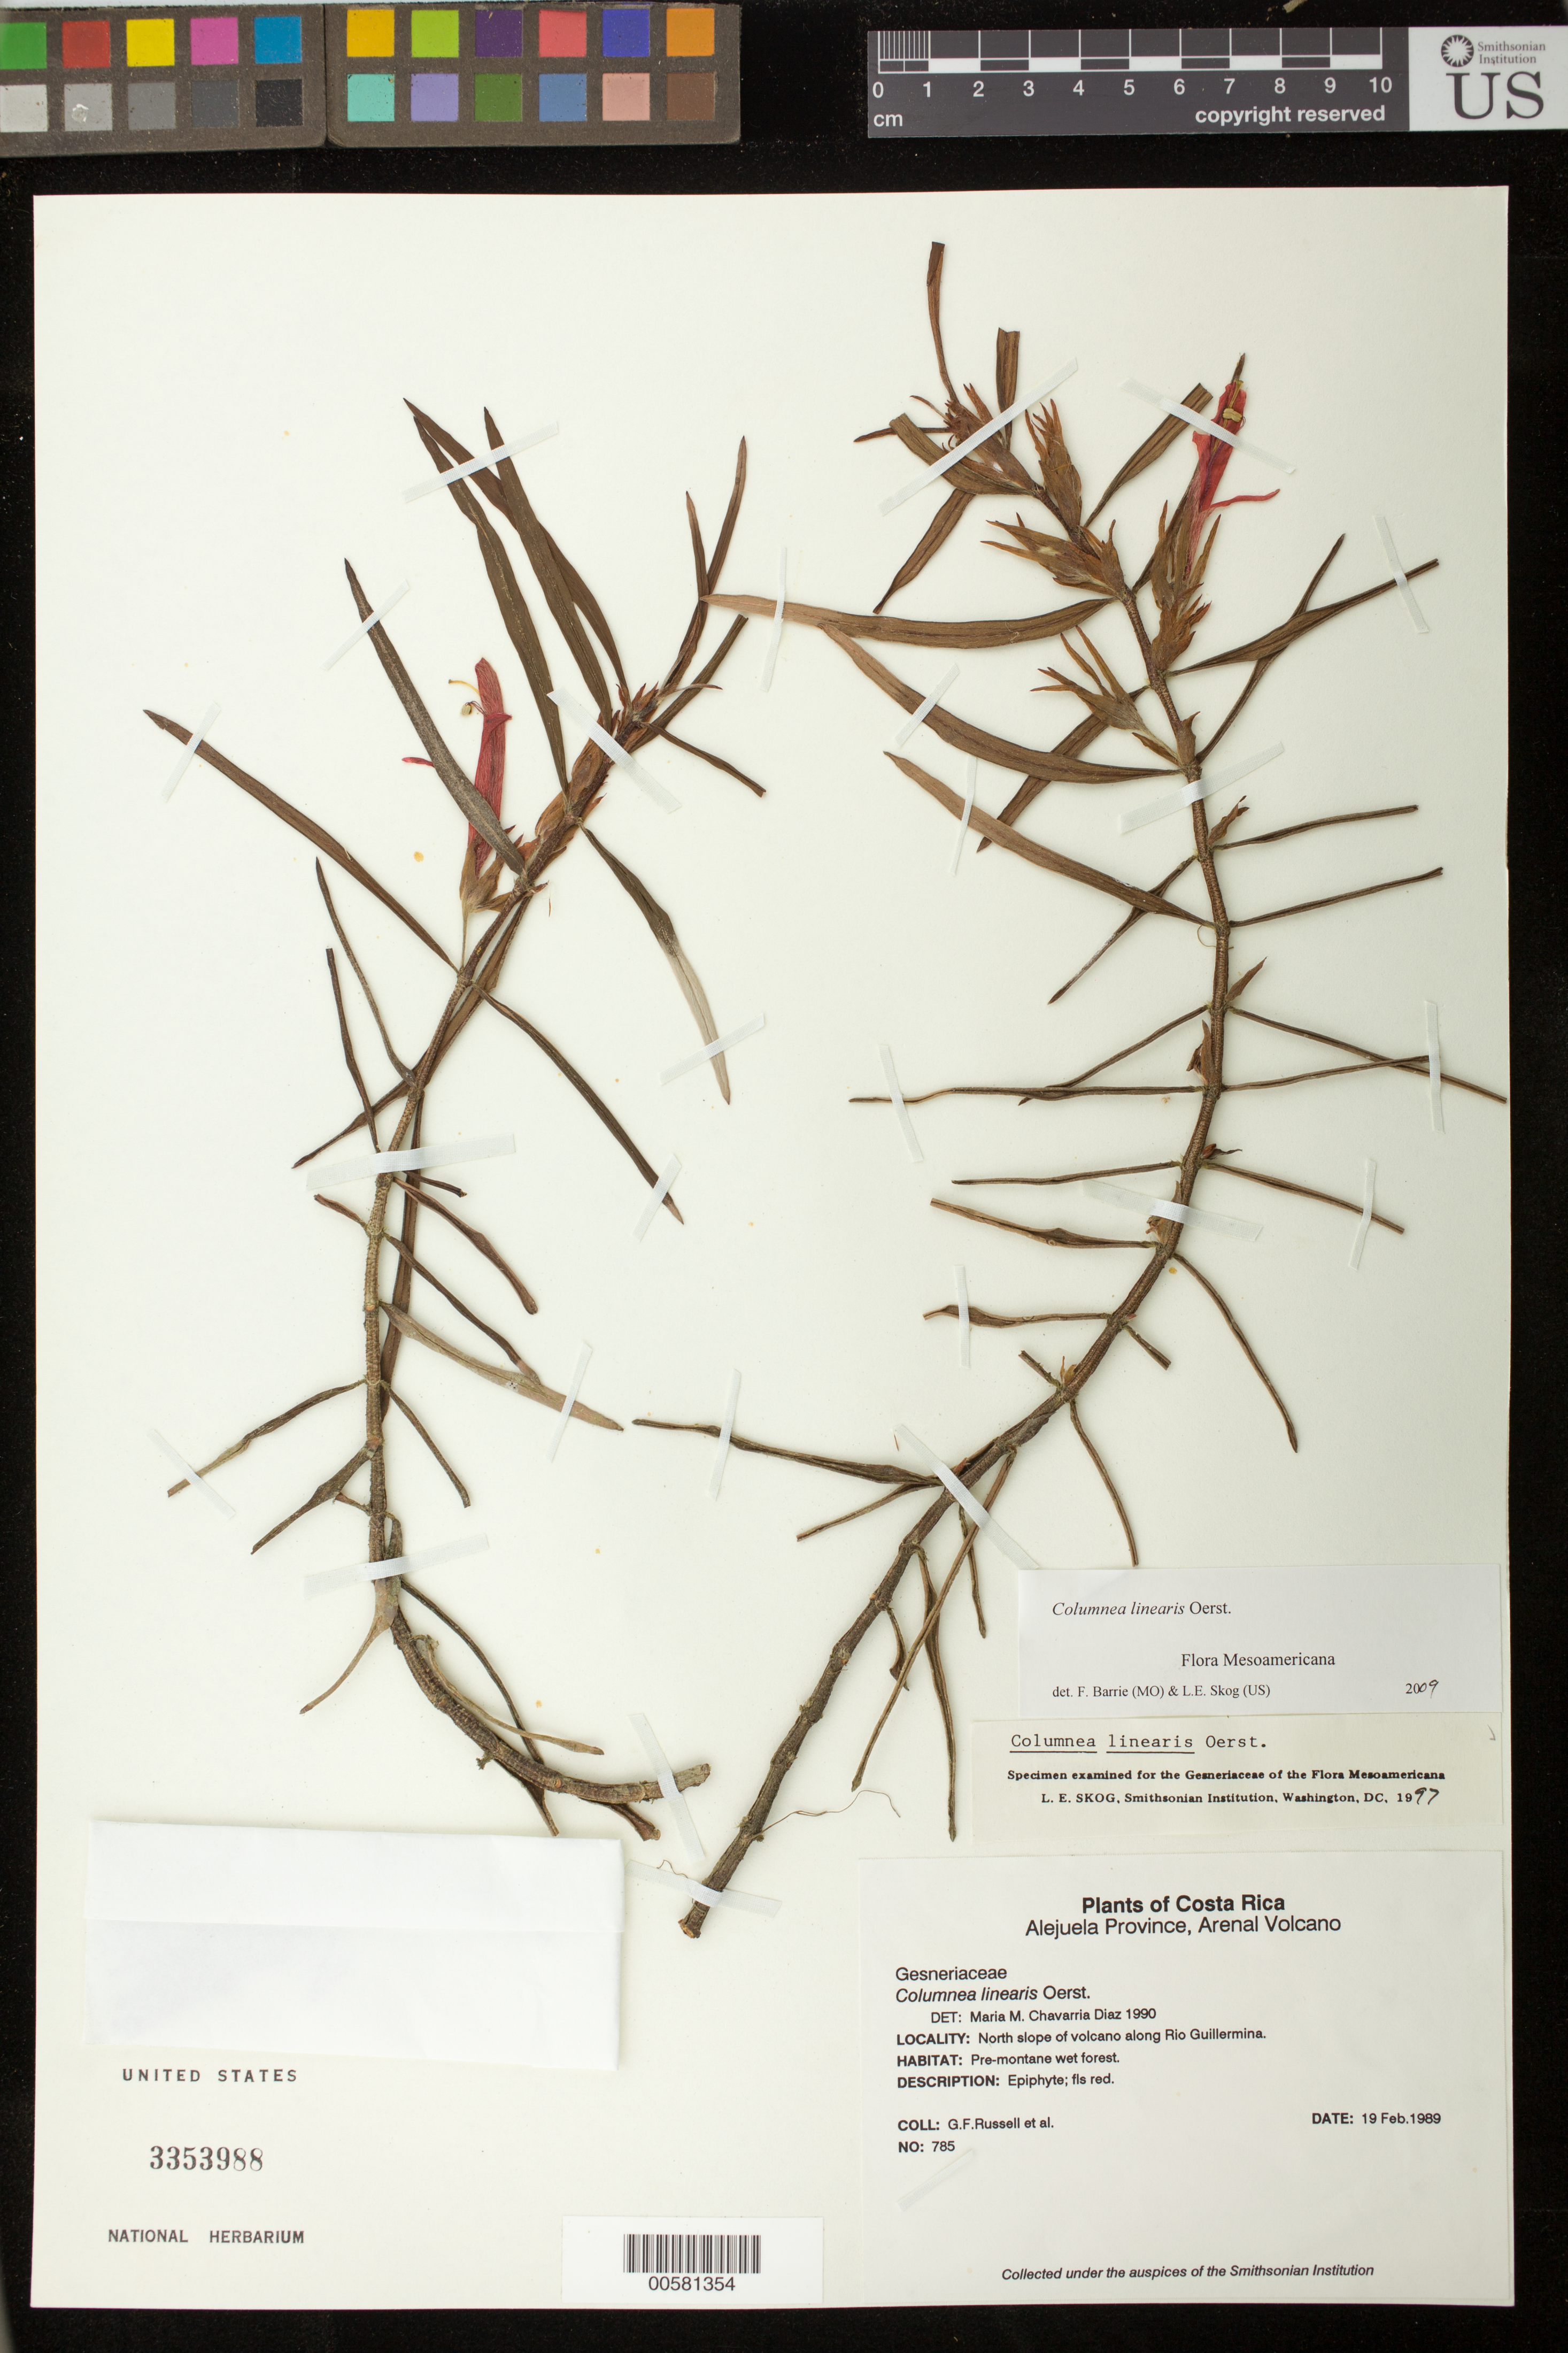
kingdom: Plantae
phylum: Tracheophyta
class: Magnoliopsida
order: Lamiales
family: Gesneriaceae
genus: Columnea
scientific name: Columnea linearis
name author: Oerst.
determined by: Skog, Laurence E.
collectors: G. Russell & et al.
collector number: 785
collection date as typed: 19 Feb 1989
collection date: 1989-02-19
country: Costa Rica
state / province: Alajuela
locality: Arenal Volcano; north slope of volcano along Rio Guillermina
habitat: Pre-montane wet forest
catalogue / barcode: US 3353988